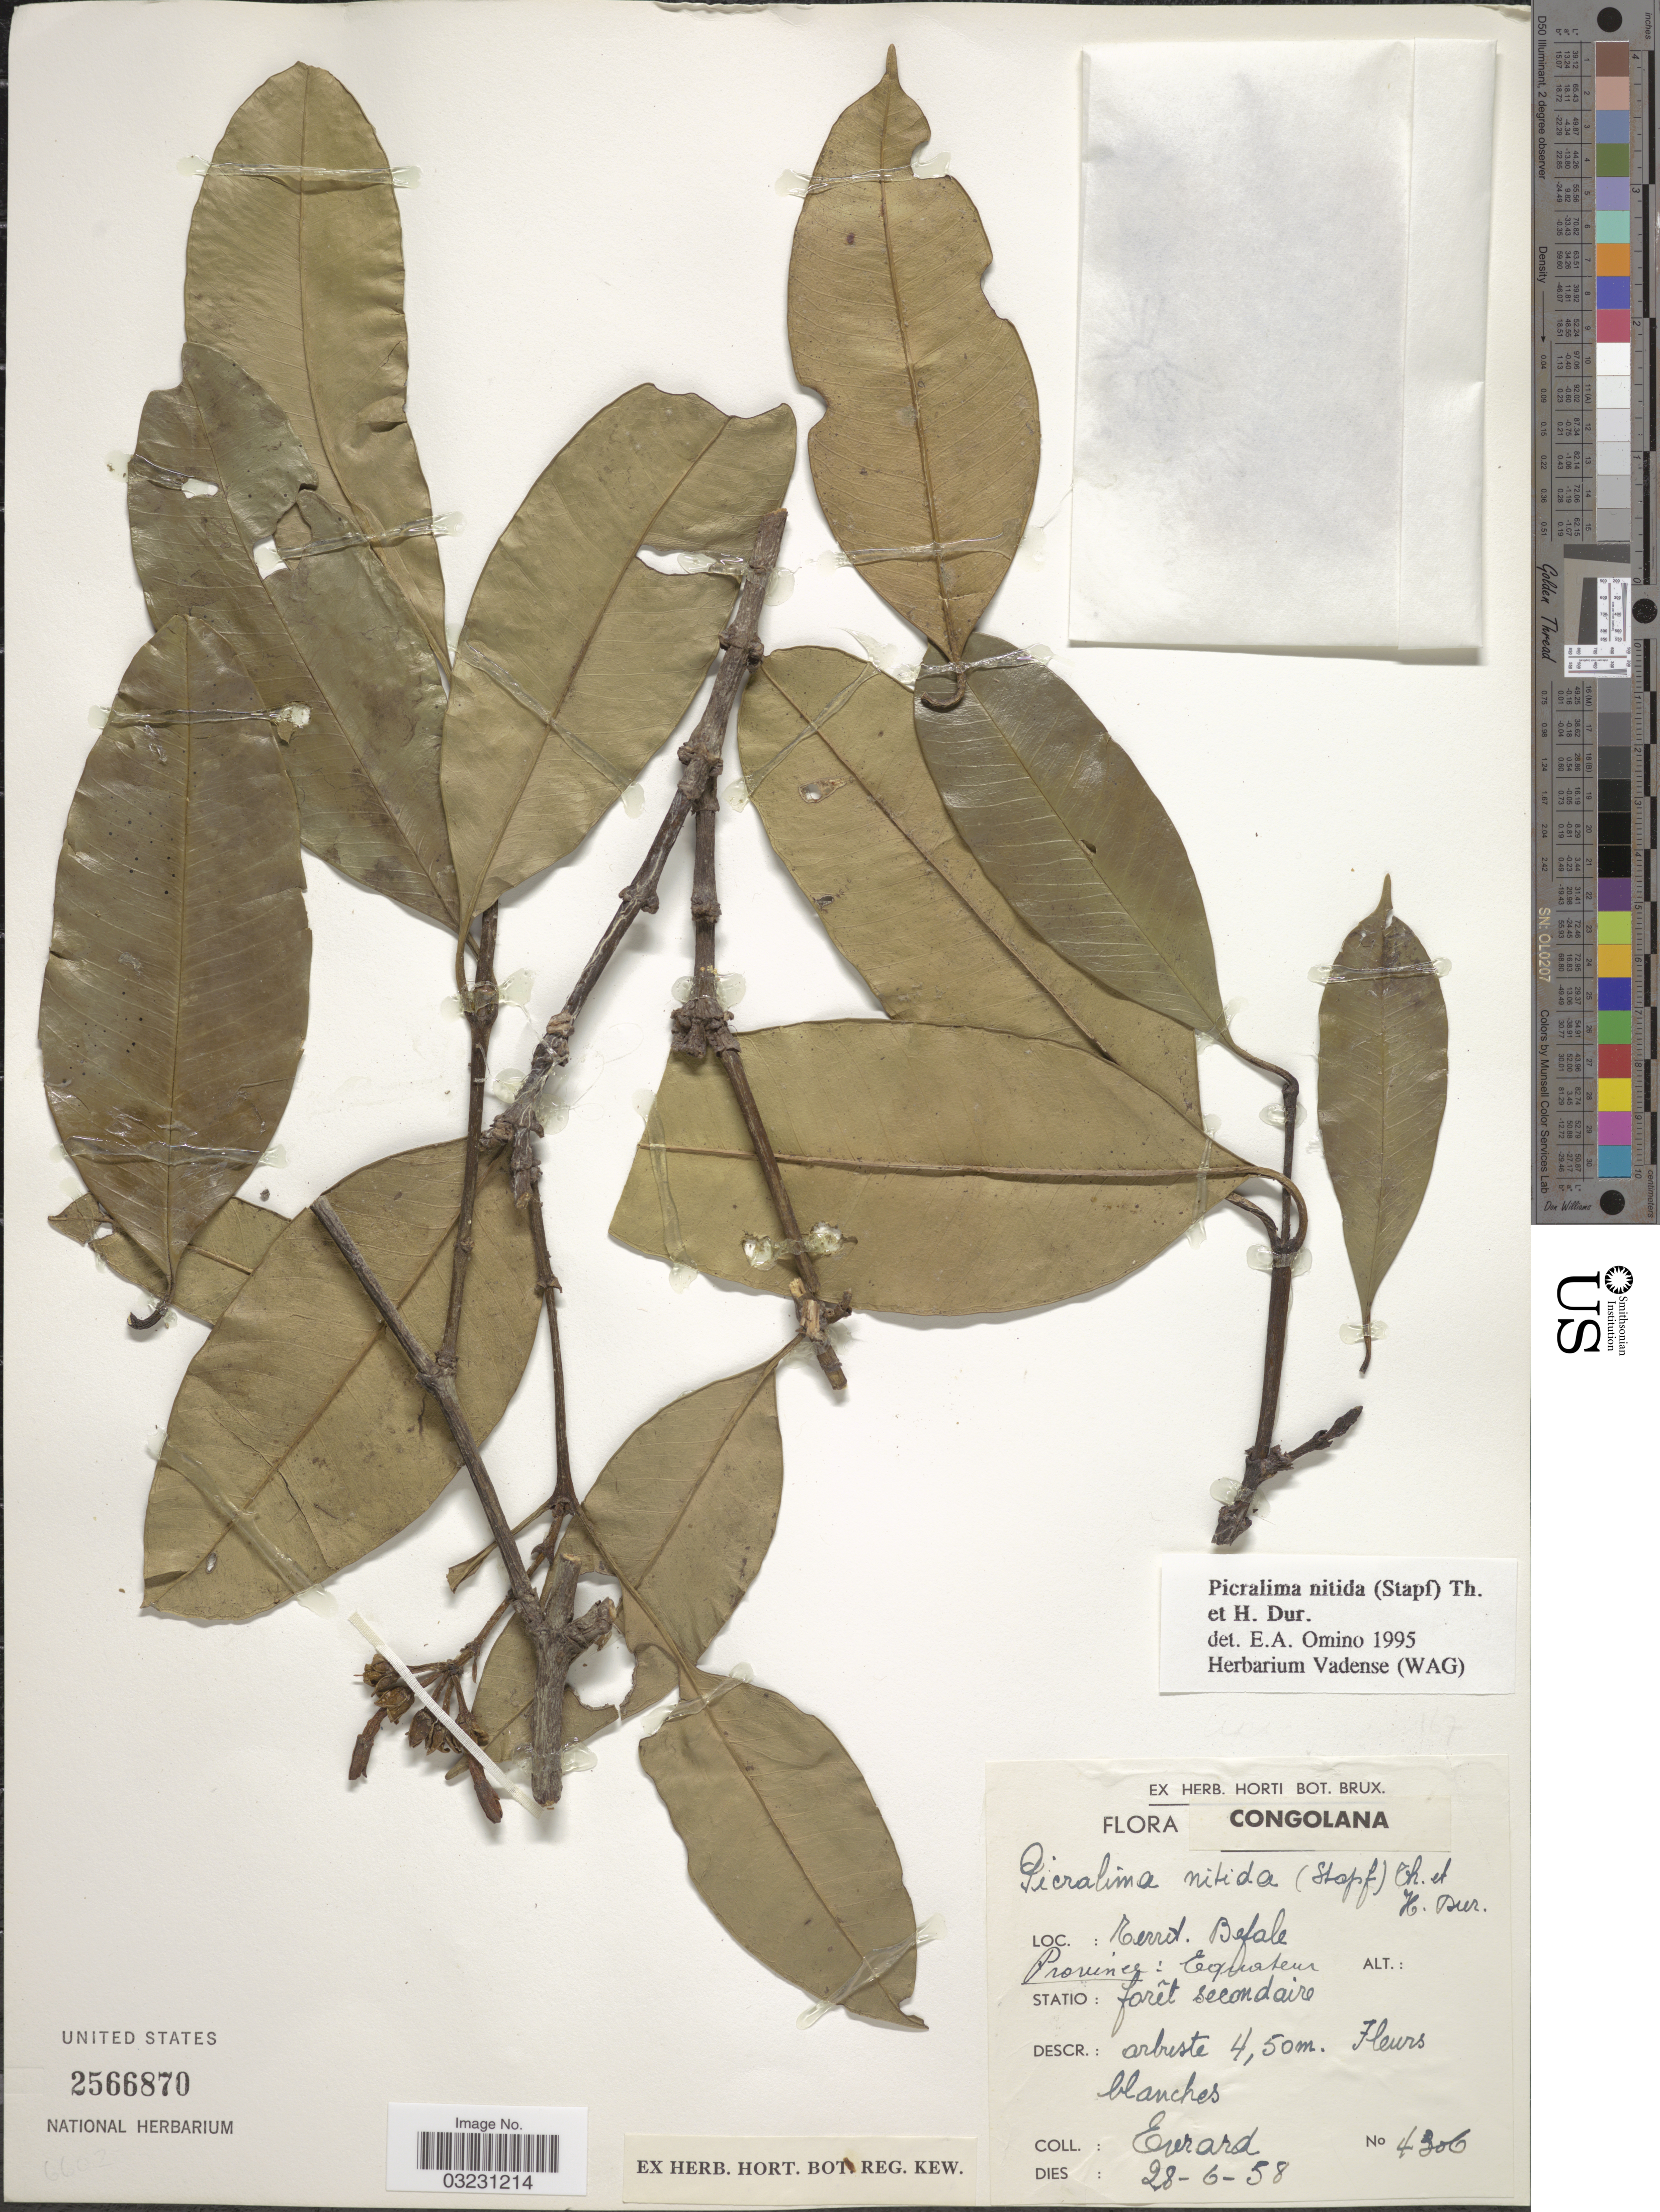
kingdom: Plantae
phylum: Tracheophyta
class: Magnoliopsida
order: Gentianales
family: Apocynaceae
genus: Picralima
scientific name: Picralima nitida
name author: (Stapf) Thomson & H. Durand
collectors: Evrard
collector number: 4306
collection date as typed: Transcribed d/m/y: 28/6/58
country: Congo, Democratic Republic of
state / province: Equateur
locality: Congolana. Territ. Befale.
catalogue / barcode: US 2566870